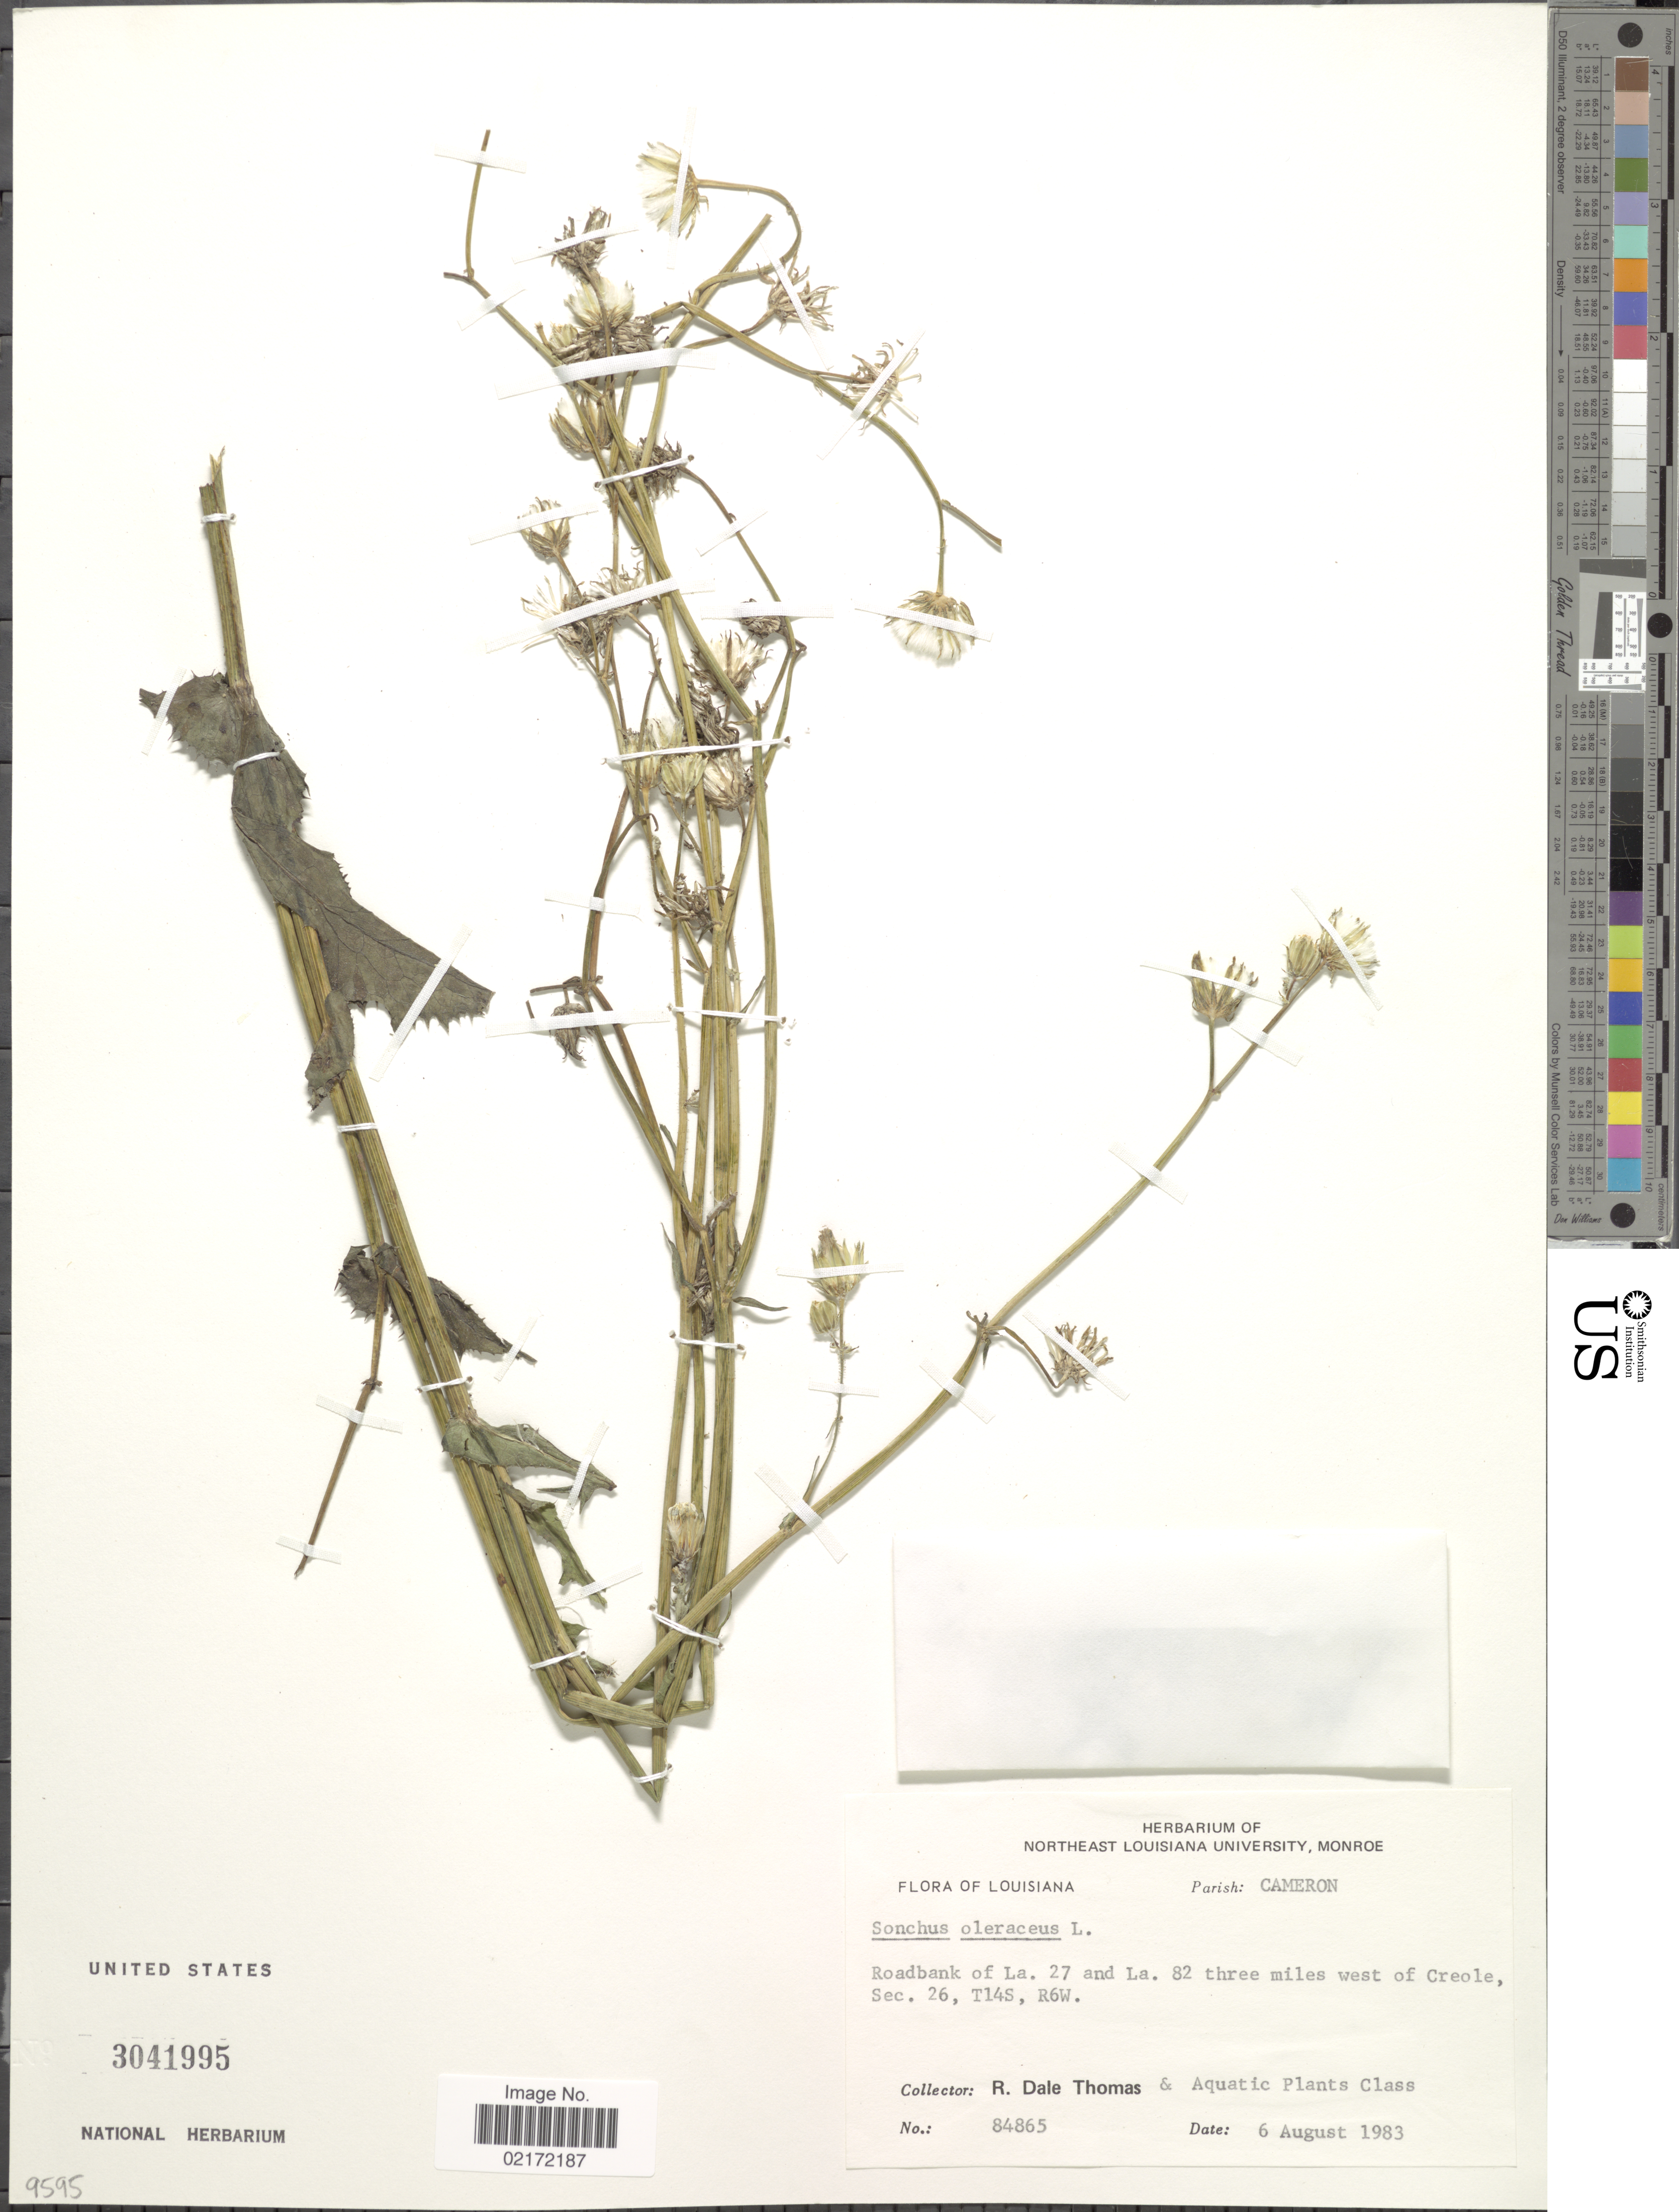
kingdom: Plantae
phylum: Tracheophyta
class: Magnoliopsida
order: Asterales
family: Asteraceae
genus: Sonchus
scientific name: Sonchus oleraceus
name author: L.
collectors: R. Thomas & Aquatic Plants Class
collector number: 84865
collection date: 1983-08-06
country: United States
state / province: Louisiana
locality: Parish: Cameron. Roadbank of La. 27 and La. 82 three miles west of Creole, Sec. 26, T14S, R6W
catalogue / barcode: US 3041995